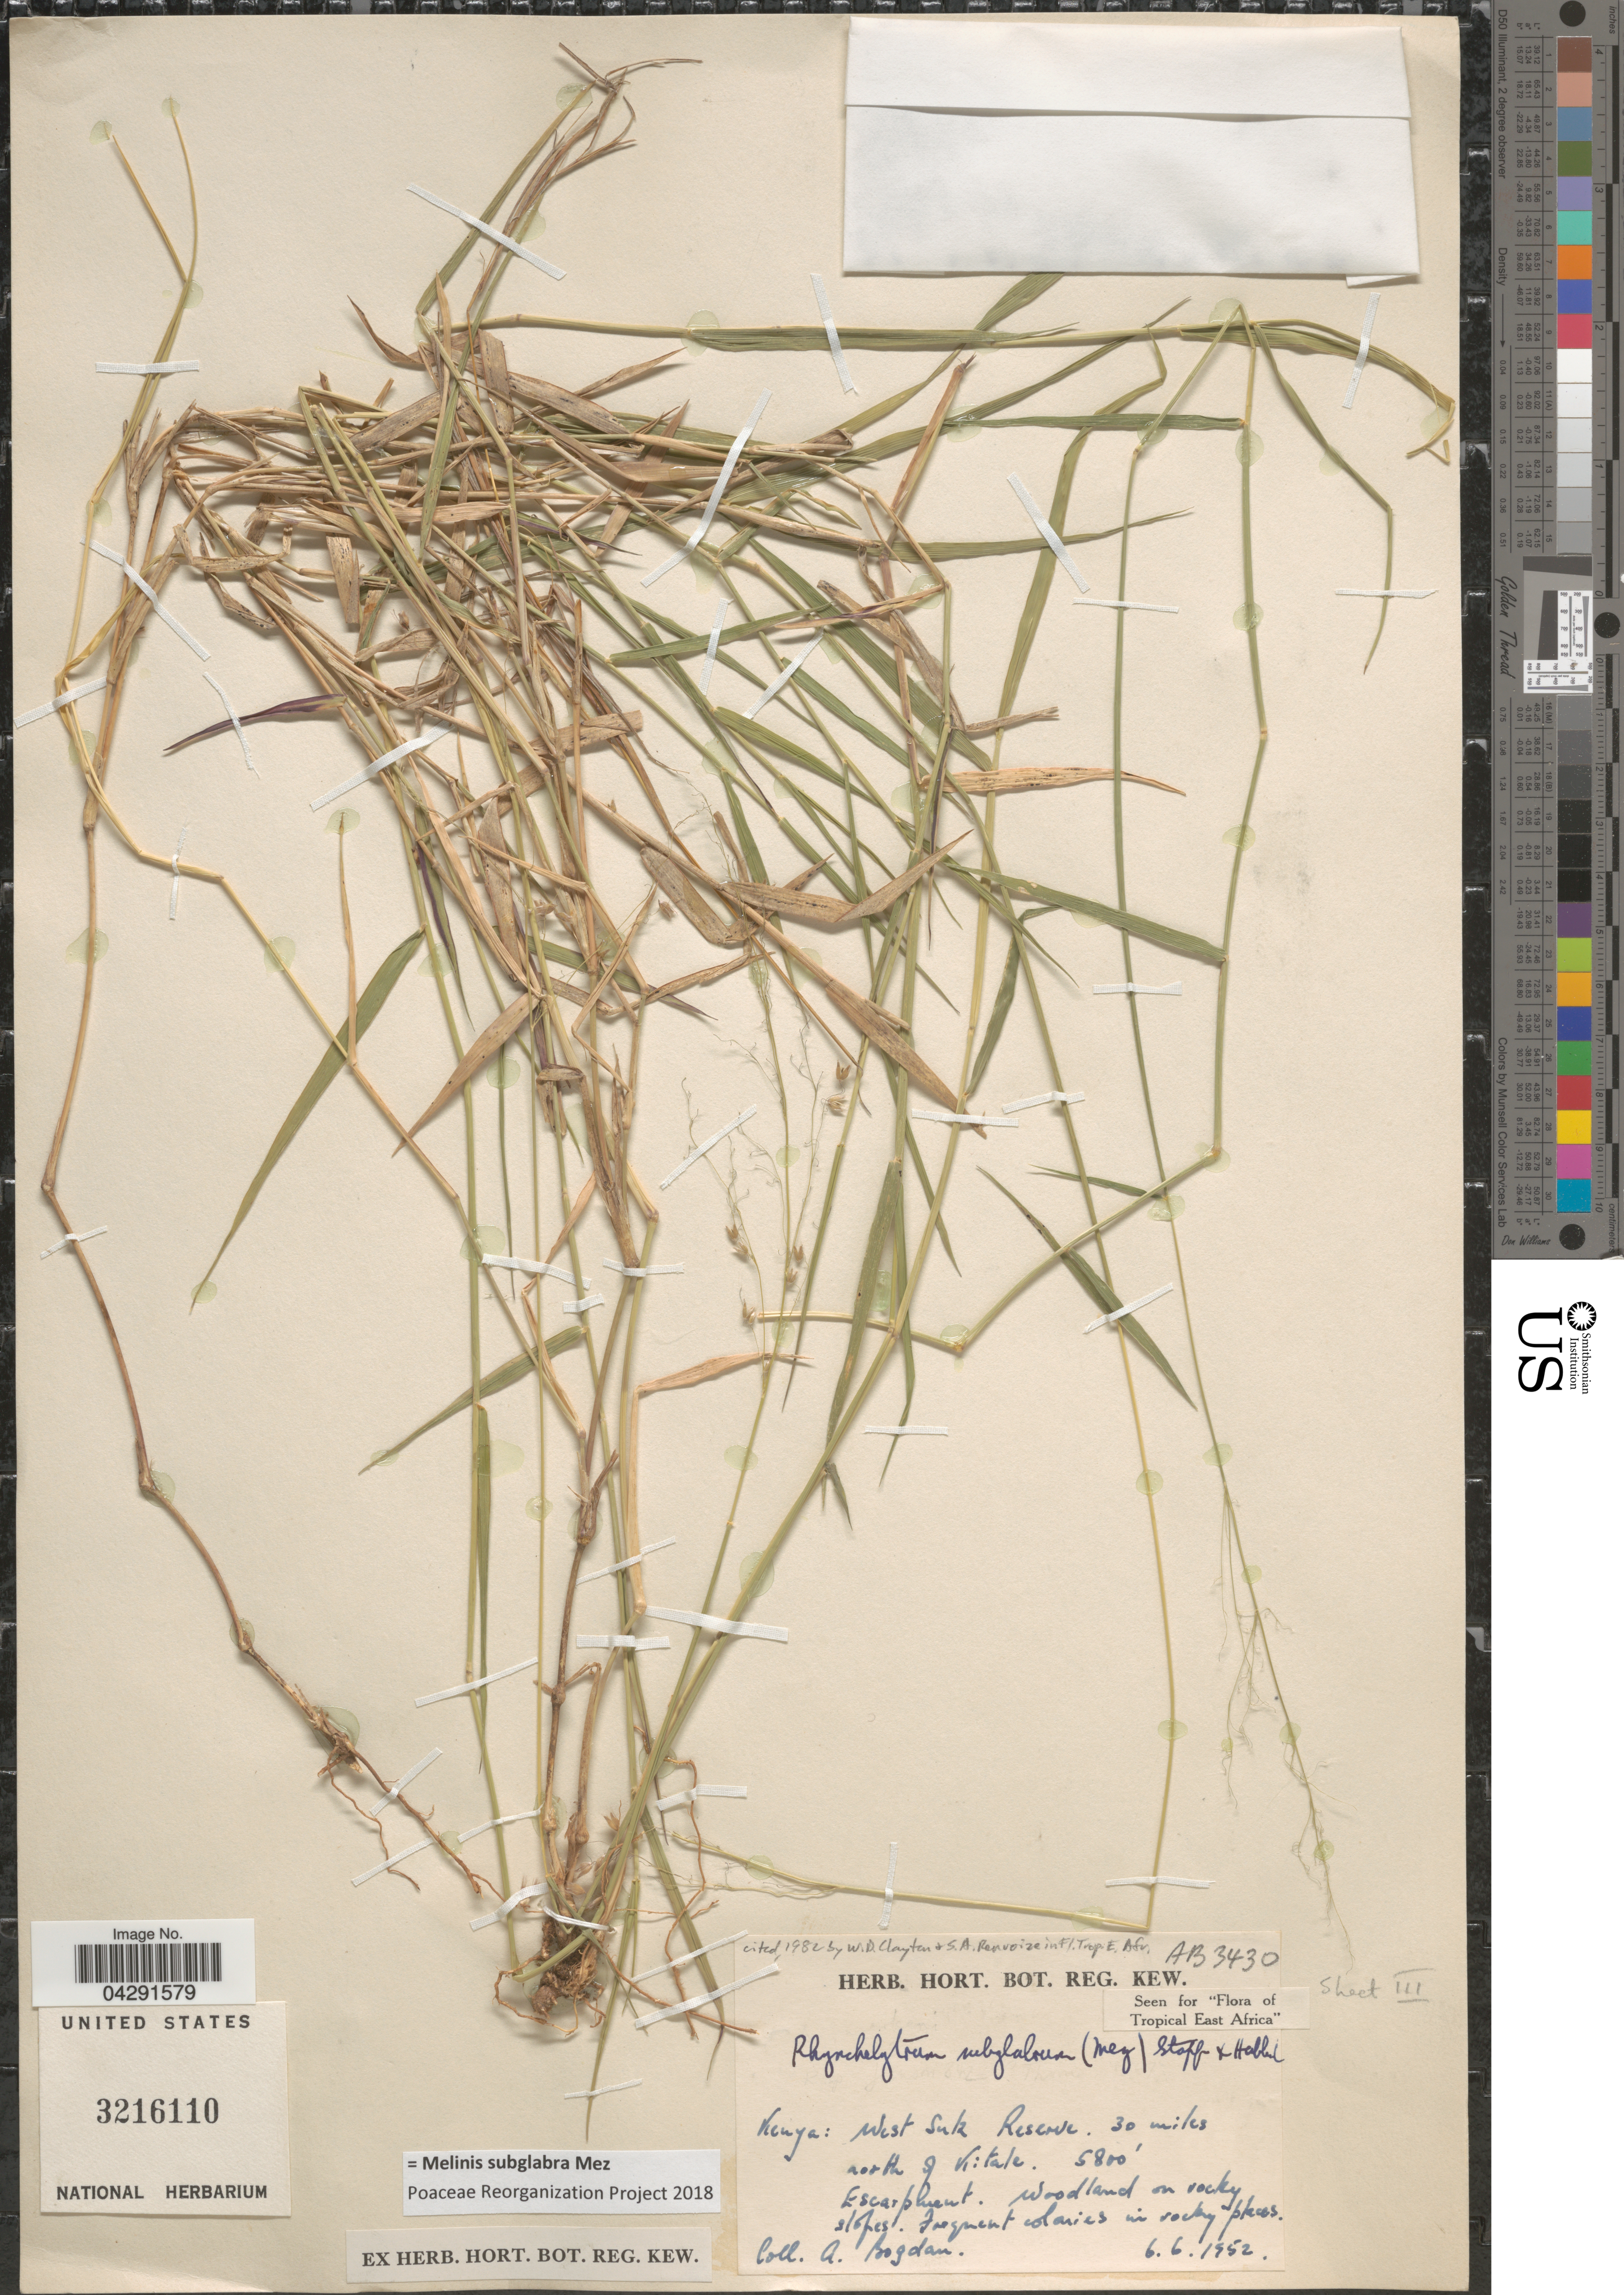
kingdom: Plantae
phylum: Tracheophyta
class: Liliopsida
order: Poales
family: Poaceae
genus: Melinis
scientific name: Melinis subglabra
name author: Mez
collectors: A. Bogdan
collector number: AB3430?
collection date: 1952-06-06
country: Kenya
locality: West Suk Reserve, 30 miles north of Kitale.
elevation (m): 1768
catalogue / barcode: US 3216110